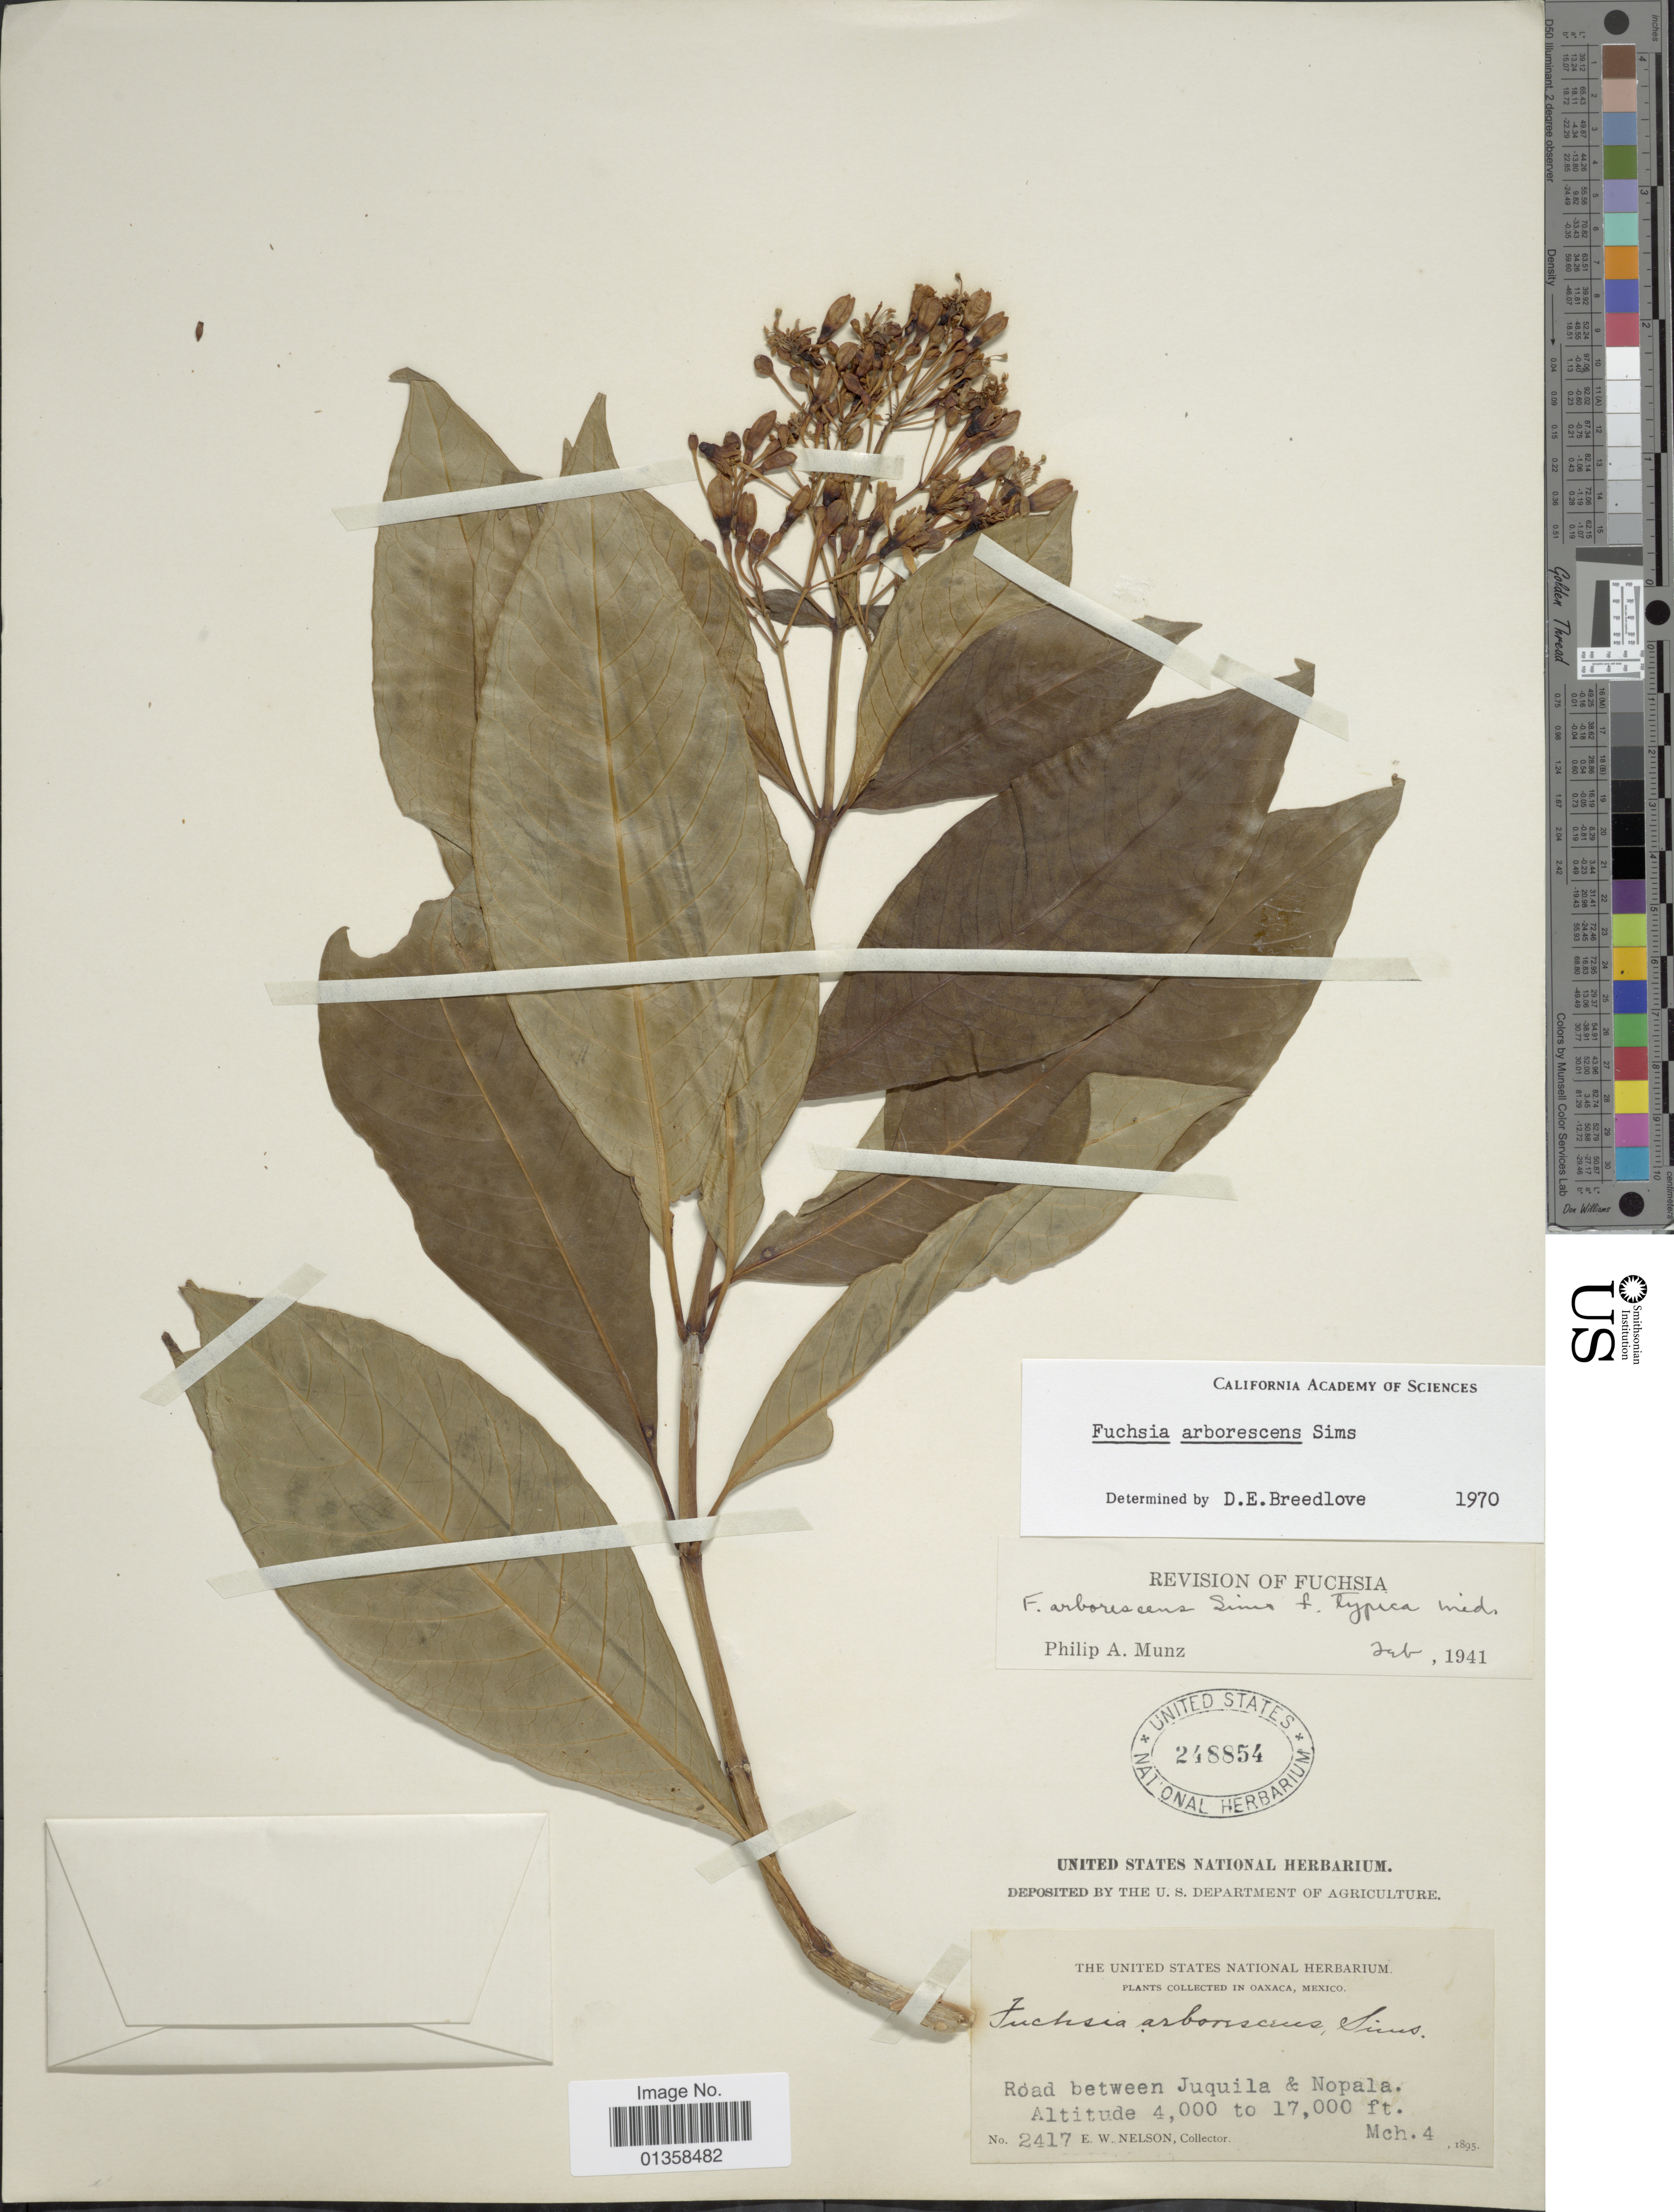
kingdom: Plantae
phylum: Tracheophyta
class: Magnoliopsida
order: Myrtales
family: Onagraceae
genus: Fuchsia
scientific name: Fuchsia arborescens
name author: Sims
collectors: E. W. Nelson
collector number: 2417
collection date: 1895-03-04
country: Mexico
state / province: Oaxaca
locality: Road between Juquila & Nopala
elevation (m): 1219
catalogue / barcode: US 248854